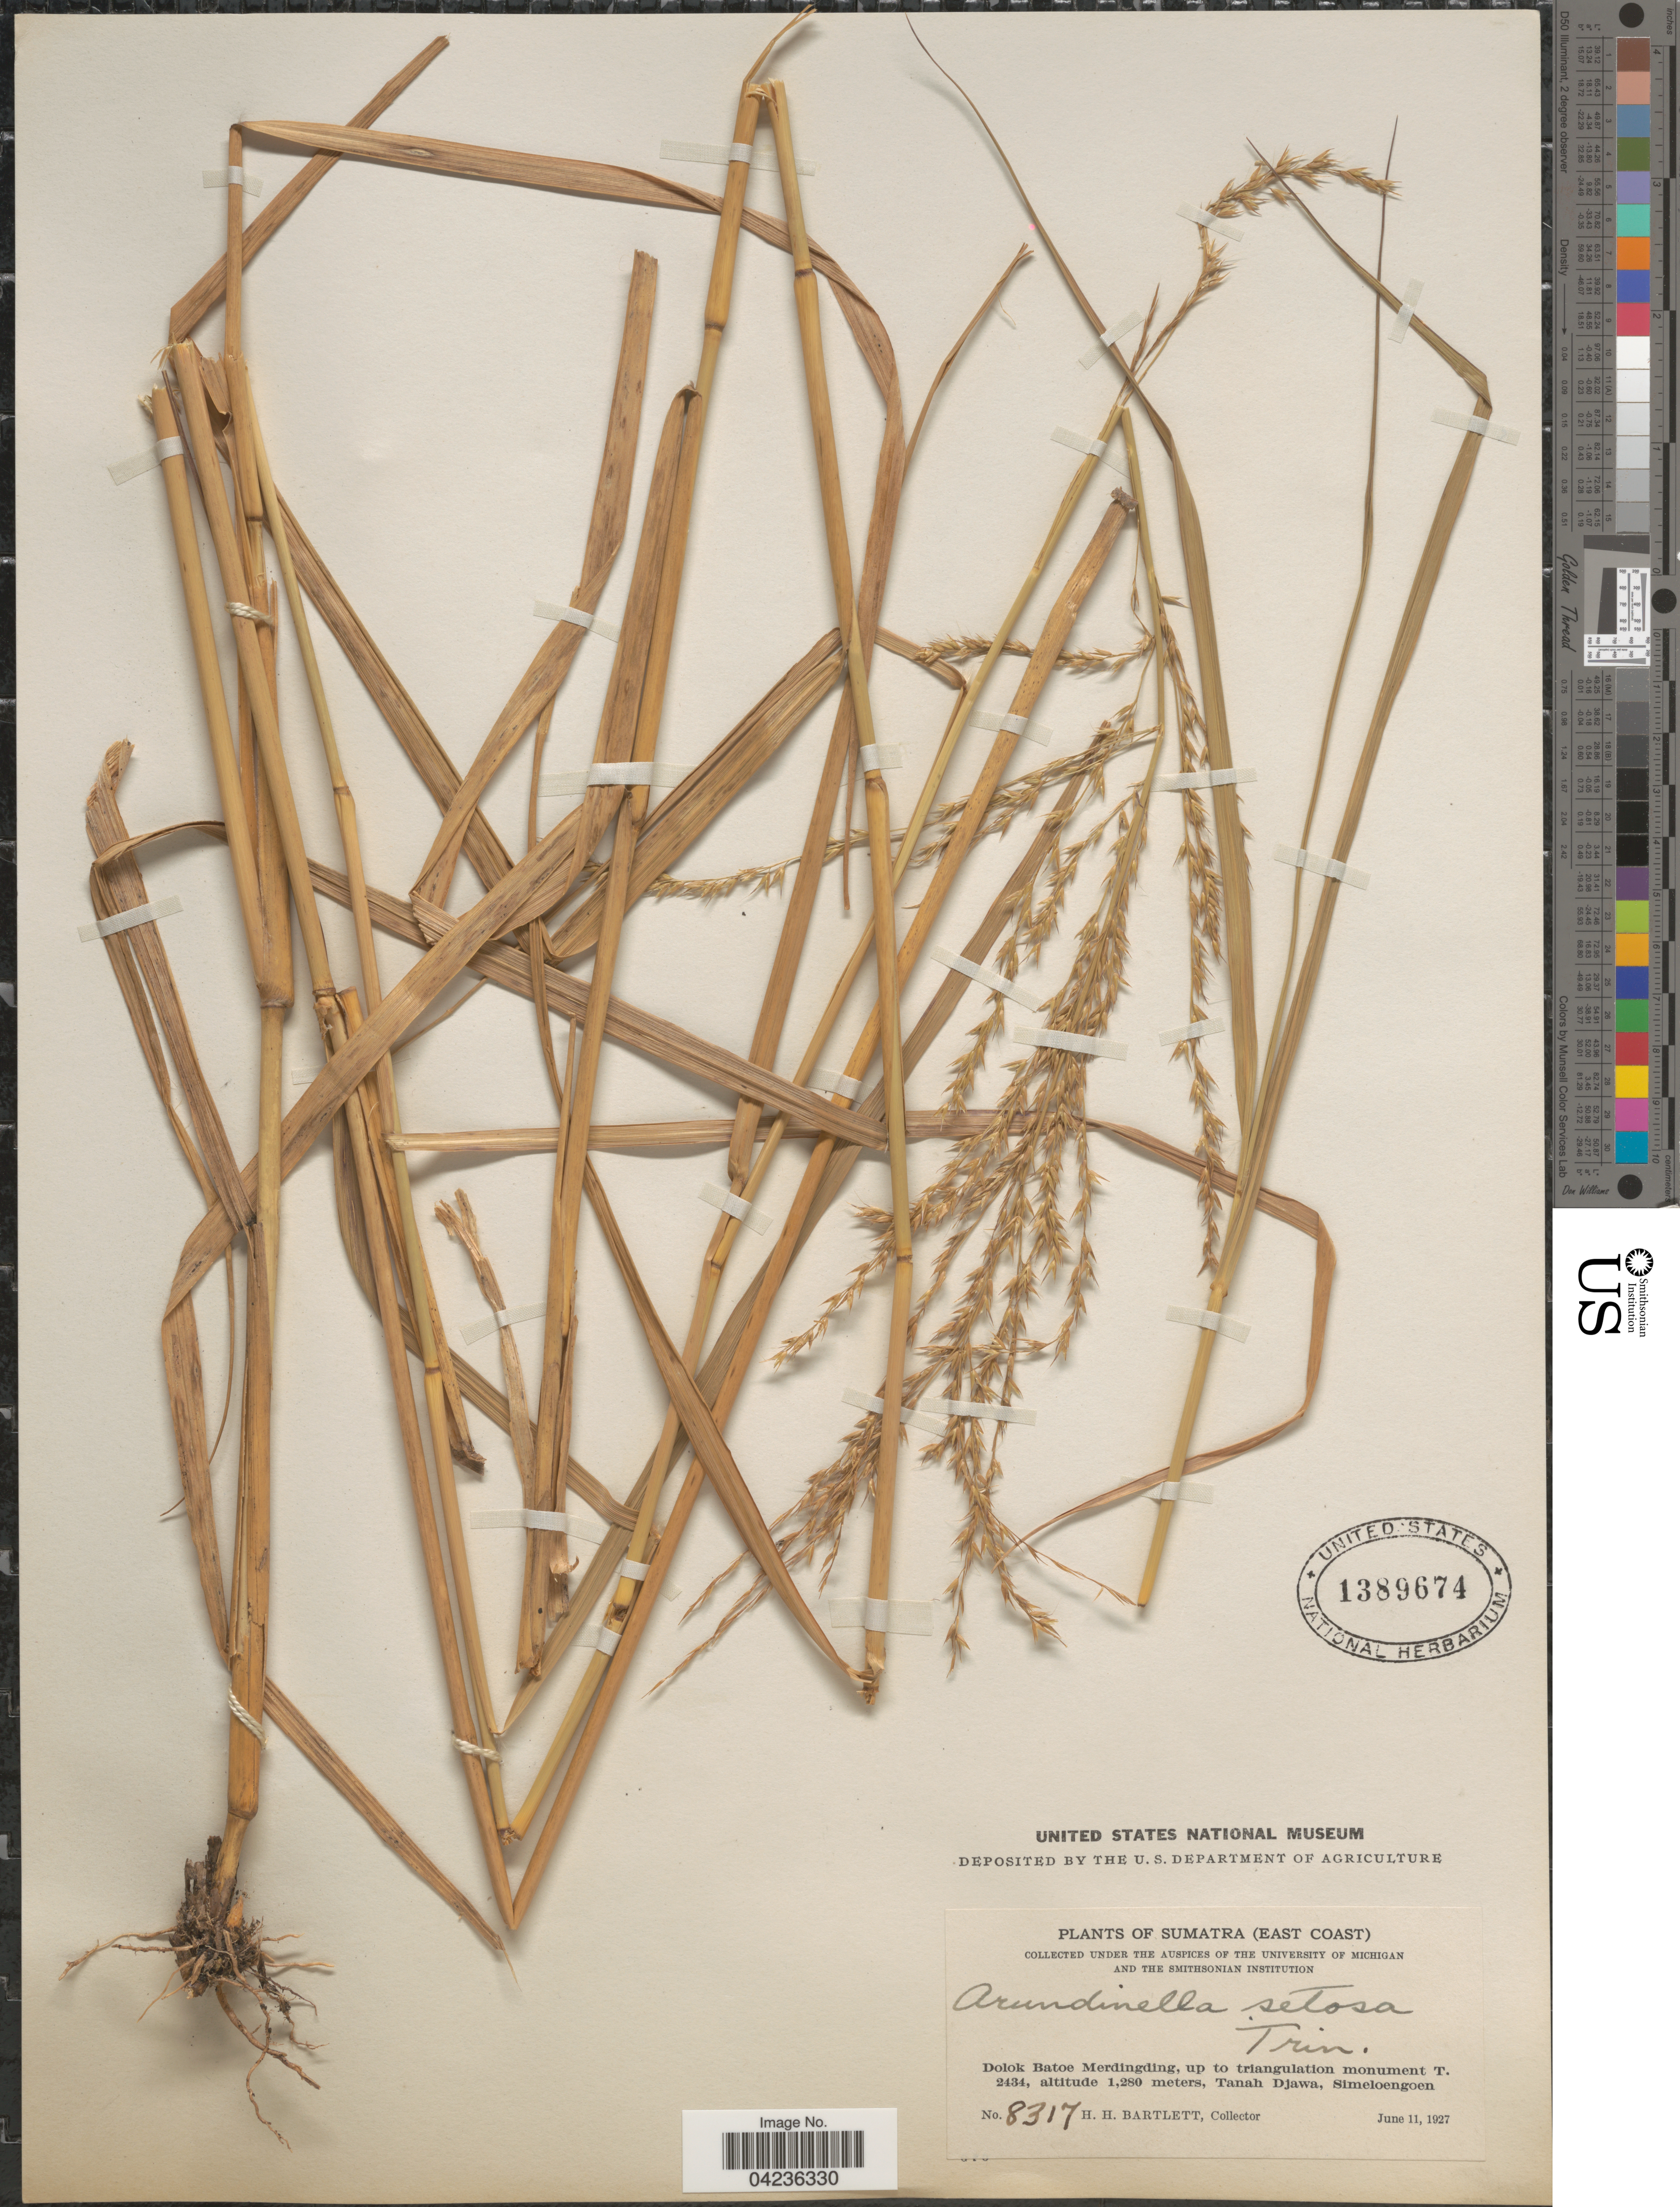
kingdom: Plantae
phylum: Tracheophyta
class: Liliopsida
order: Poales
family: Poaceae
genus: Arundinella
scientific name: Arundinella setosa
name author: Trin.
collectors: H. H. Bartlett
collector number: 8317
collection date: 1927-06-11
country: Indonesia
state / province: Sumatra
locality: (East Coast). Dolok Batoe Merdingding, up to triangulation monument T. 2434, Tanah Djawa, Simeloengoen.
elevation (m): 1280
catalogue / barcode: US 1389674